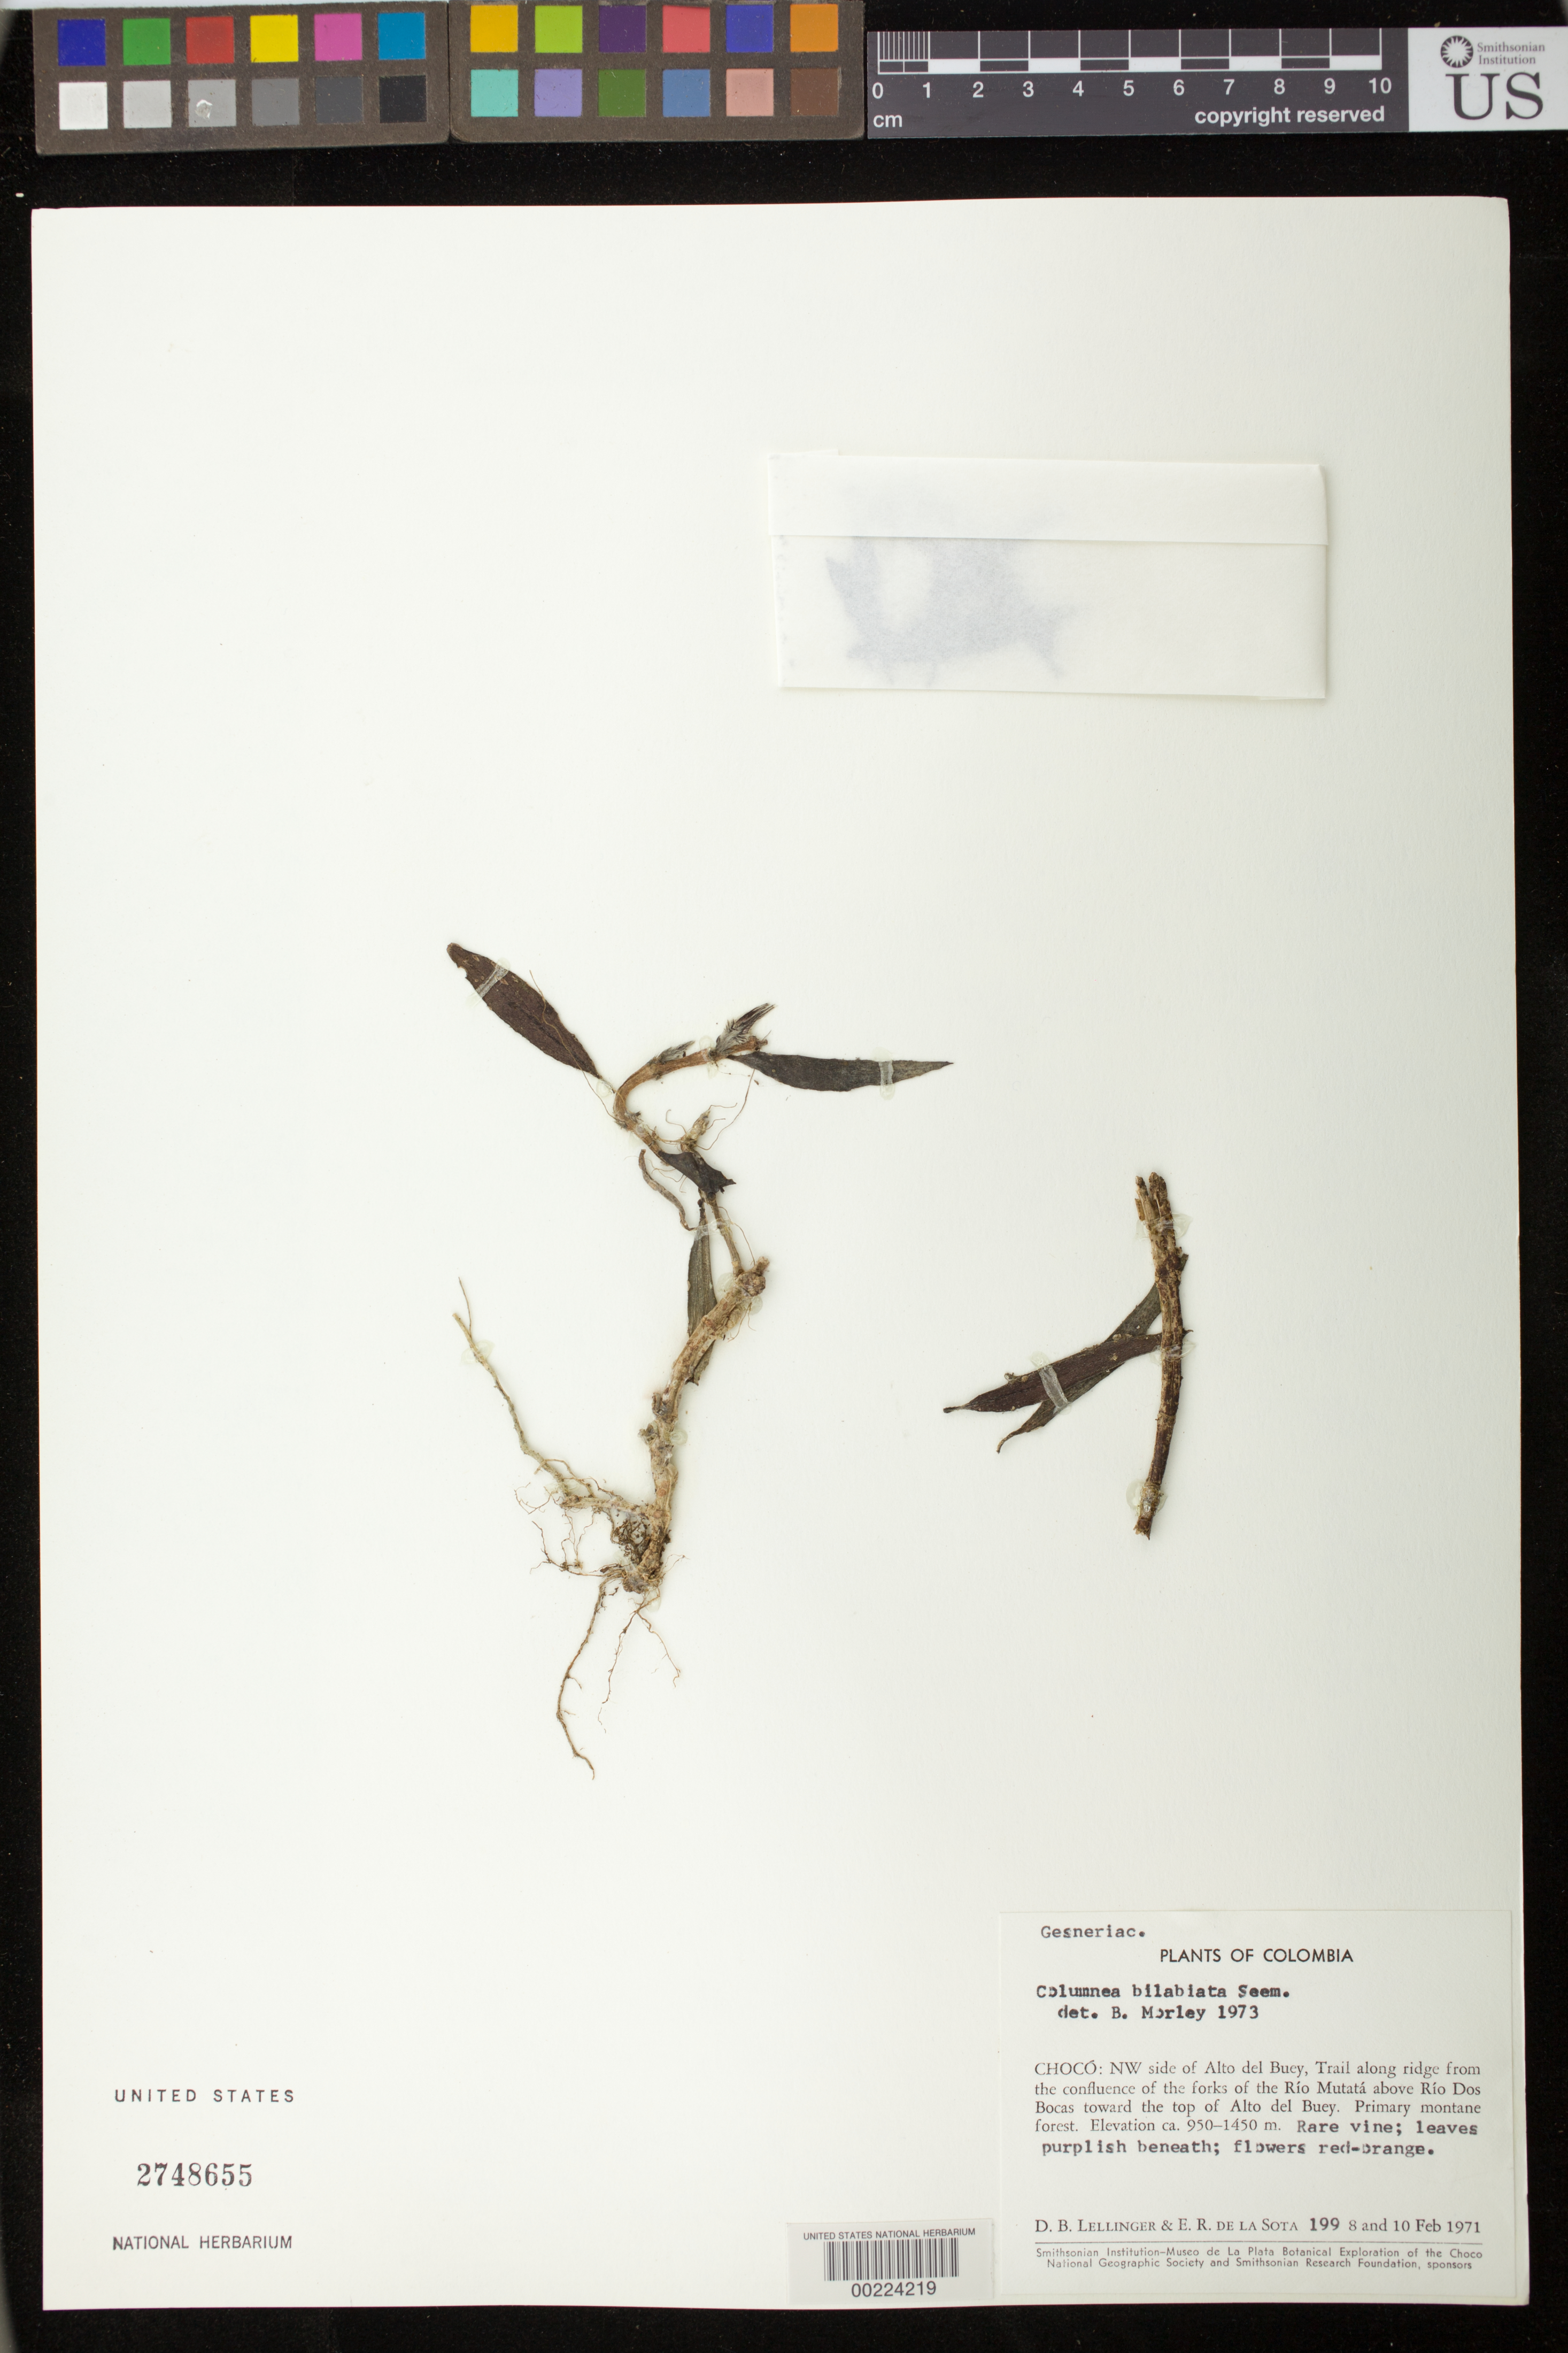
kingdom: Plantae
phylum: Tracheophyta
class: Magnoliopsida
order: Lamiales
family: Gesneriaceae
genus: Columnea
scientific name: Columnea bilabiata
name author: Seem.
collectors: D. B. Lellinger & E. R. de la Sota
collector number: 199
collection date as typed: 8-10 Feb 1971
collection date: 1971-02-08/1971-02-10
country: Colombia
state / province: Chocó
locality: Nw side of Alto del Buey, trail along ridge from confluence of forks of Rio Mutata above Rio dos Bocas twrd top of Alto de Buey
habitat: Primary montane forest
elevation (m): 950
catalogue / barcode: US 2748655